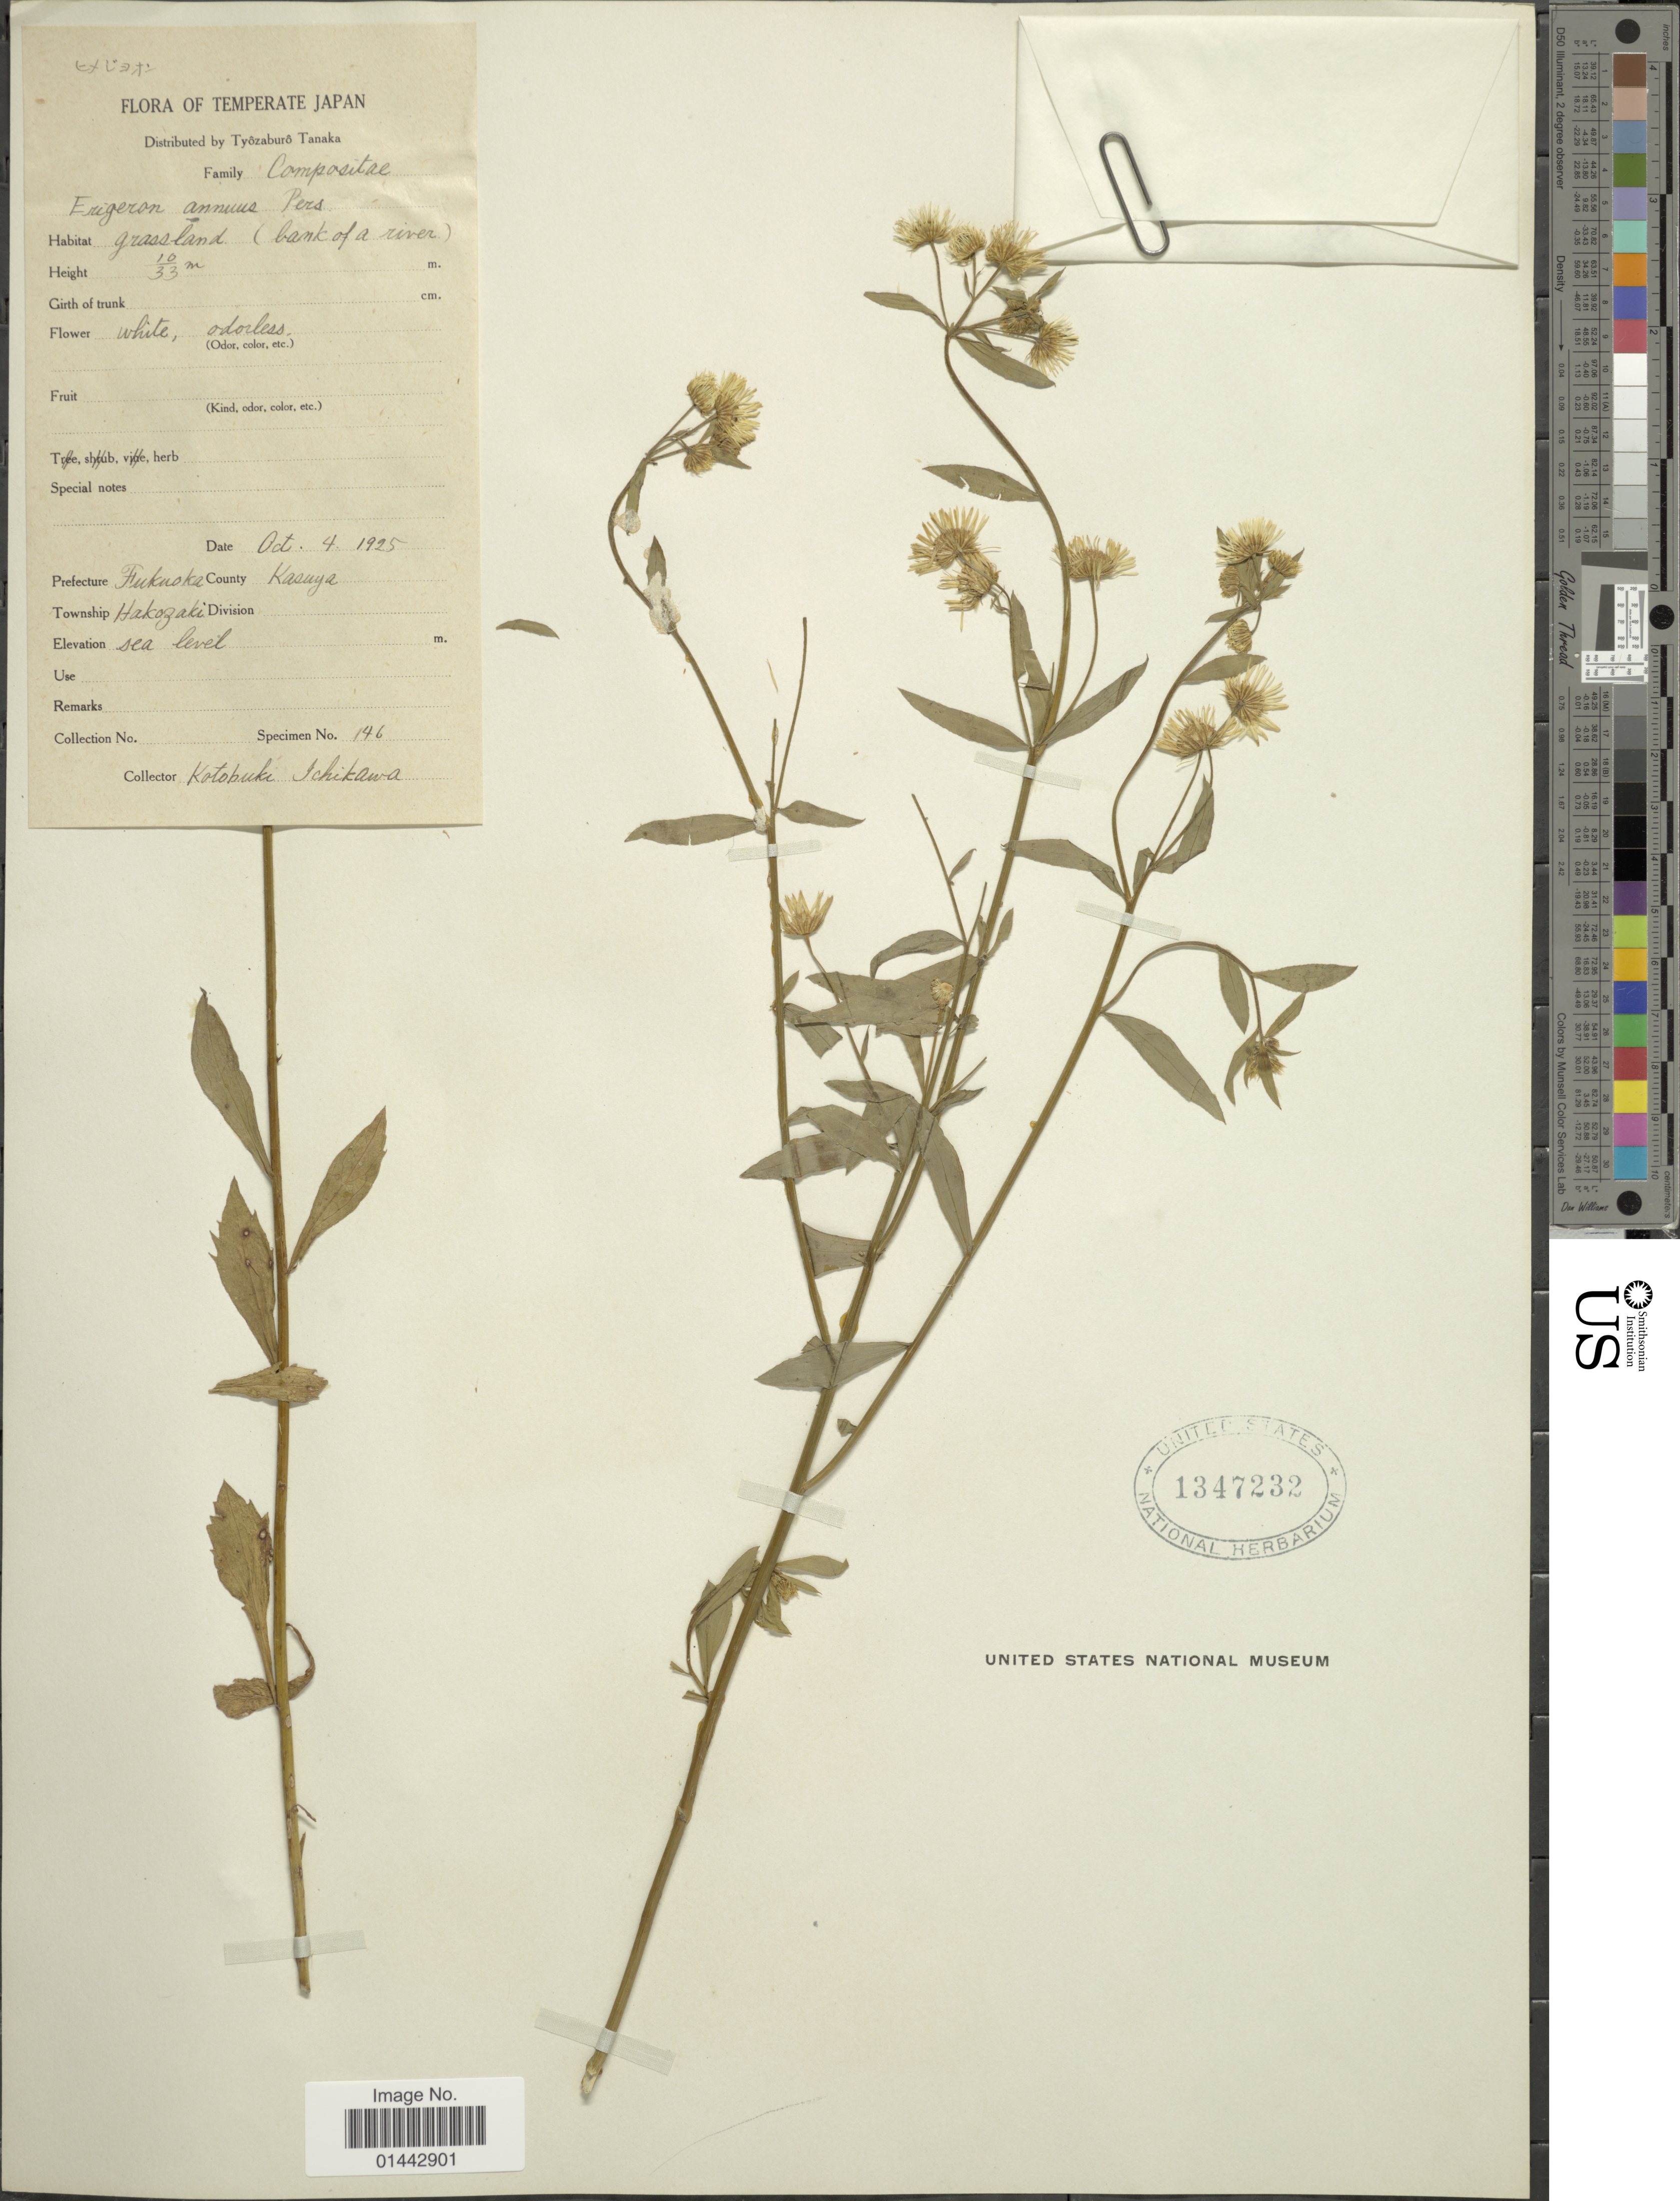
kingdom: Plantae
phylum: Tracheophyta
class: Magnoliopsida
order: Asterales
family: Asteraceae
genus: Erigeron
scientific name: Erigeron annuus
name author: (L.) Pers.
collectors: K. Ichikawa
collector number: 146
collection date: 1925-10-04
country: Japan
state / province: Hukuoka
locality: County Kasuya, Township Hakozaki.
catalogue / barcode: US 1347232